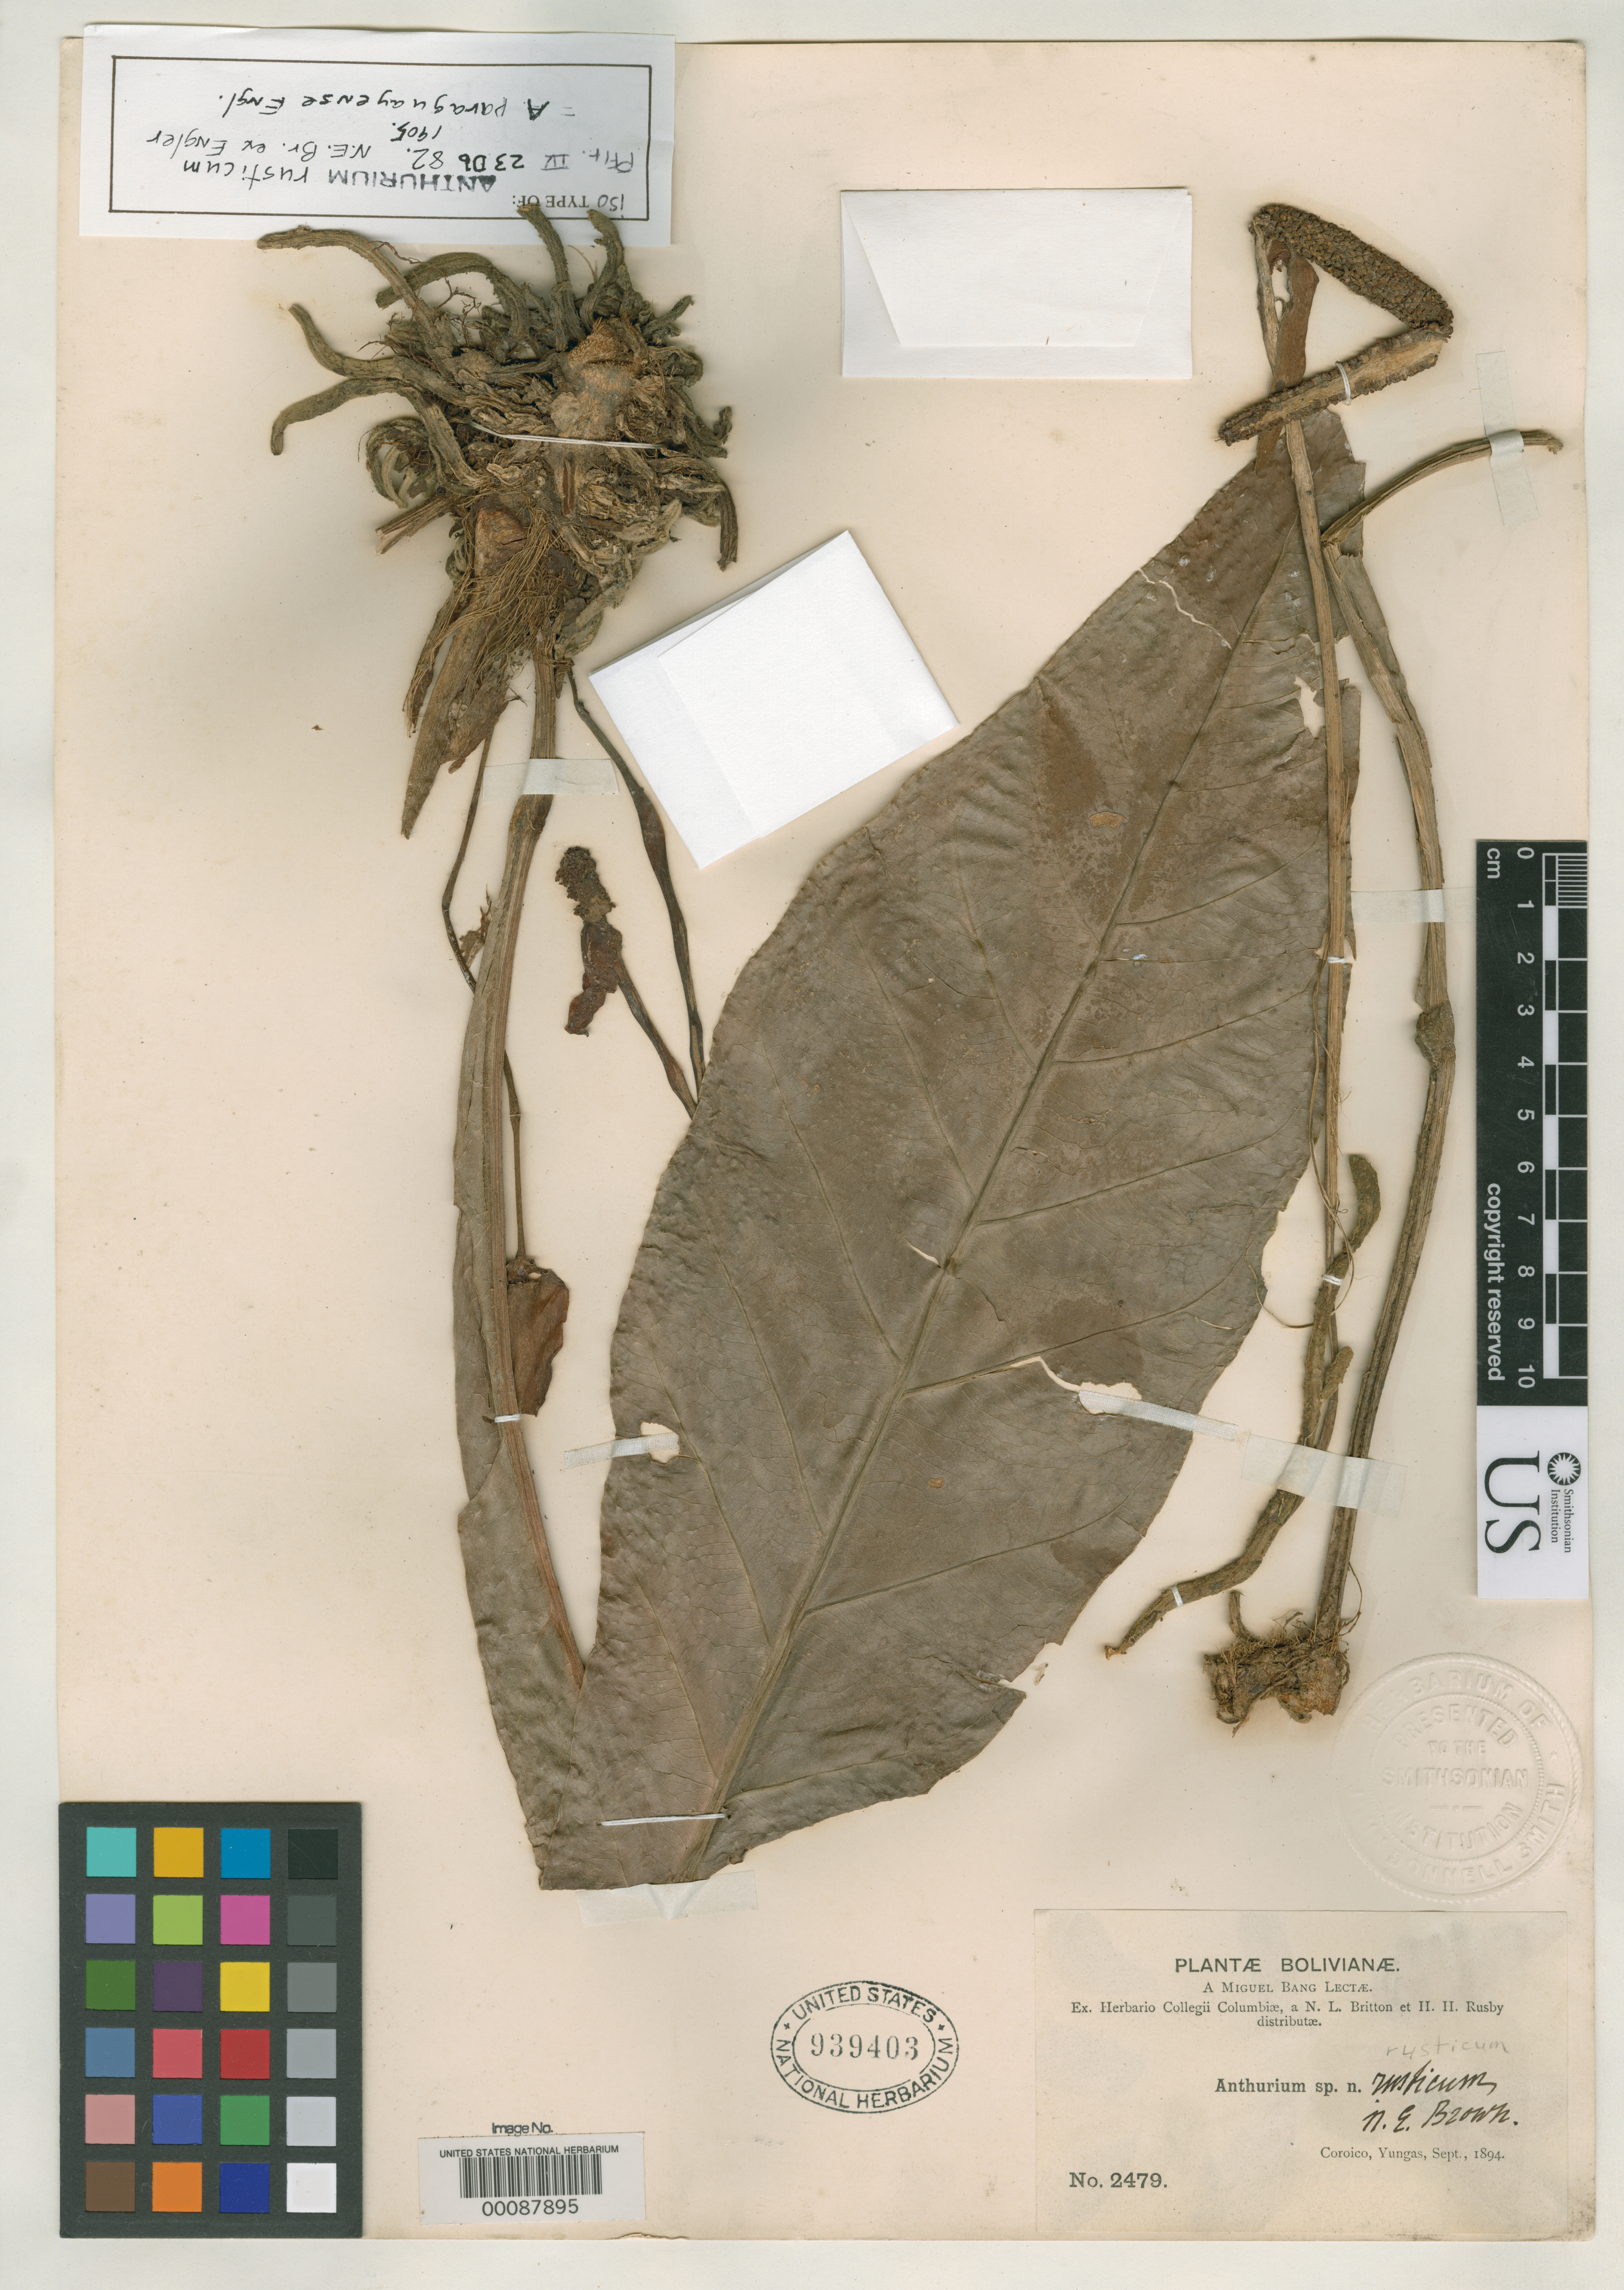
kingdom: Plantae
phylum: Tracheophyta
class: Liliopsida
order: Alismatales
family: Araceae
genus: Anthurium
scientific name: Anthurium rusticum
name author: N.E. Br. in Engl.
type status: Isotype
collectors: M. Bang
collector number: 2479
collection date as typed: Sep 1894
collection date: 1894-09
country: Bolivia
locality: Coroico, Yungas Mountains.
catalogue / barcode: US 939403